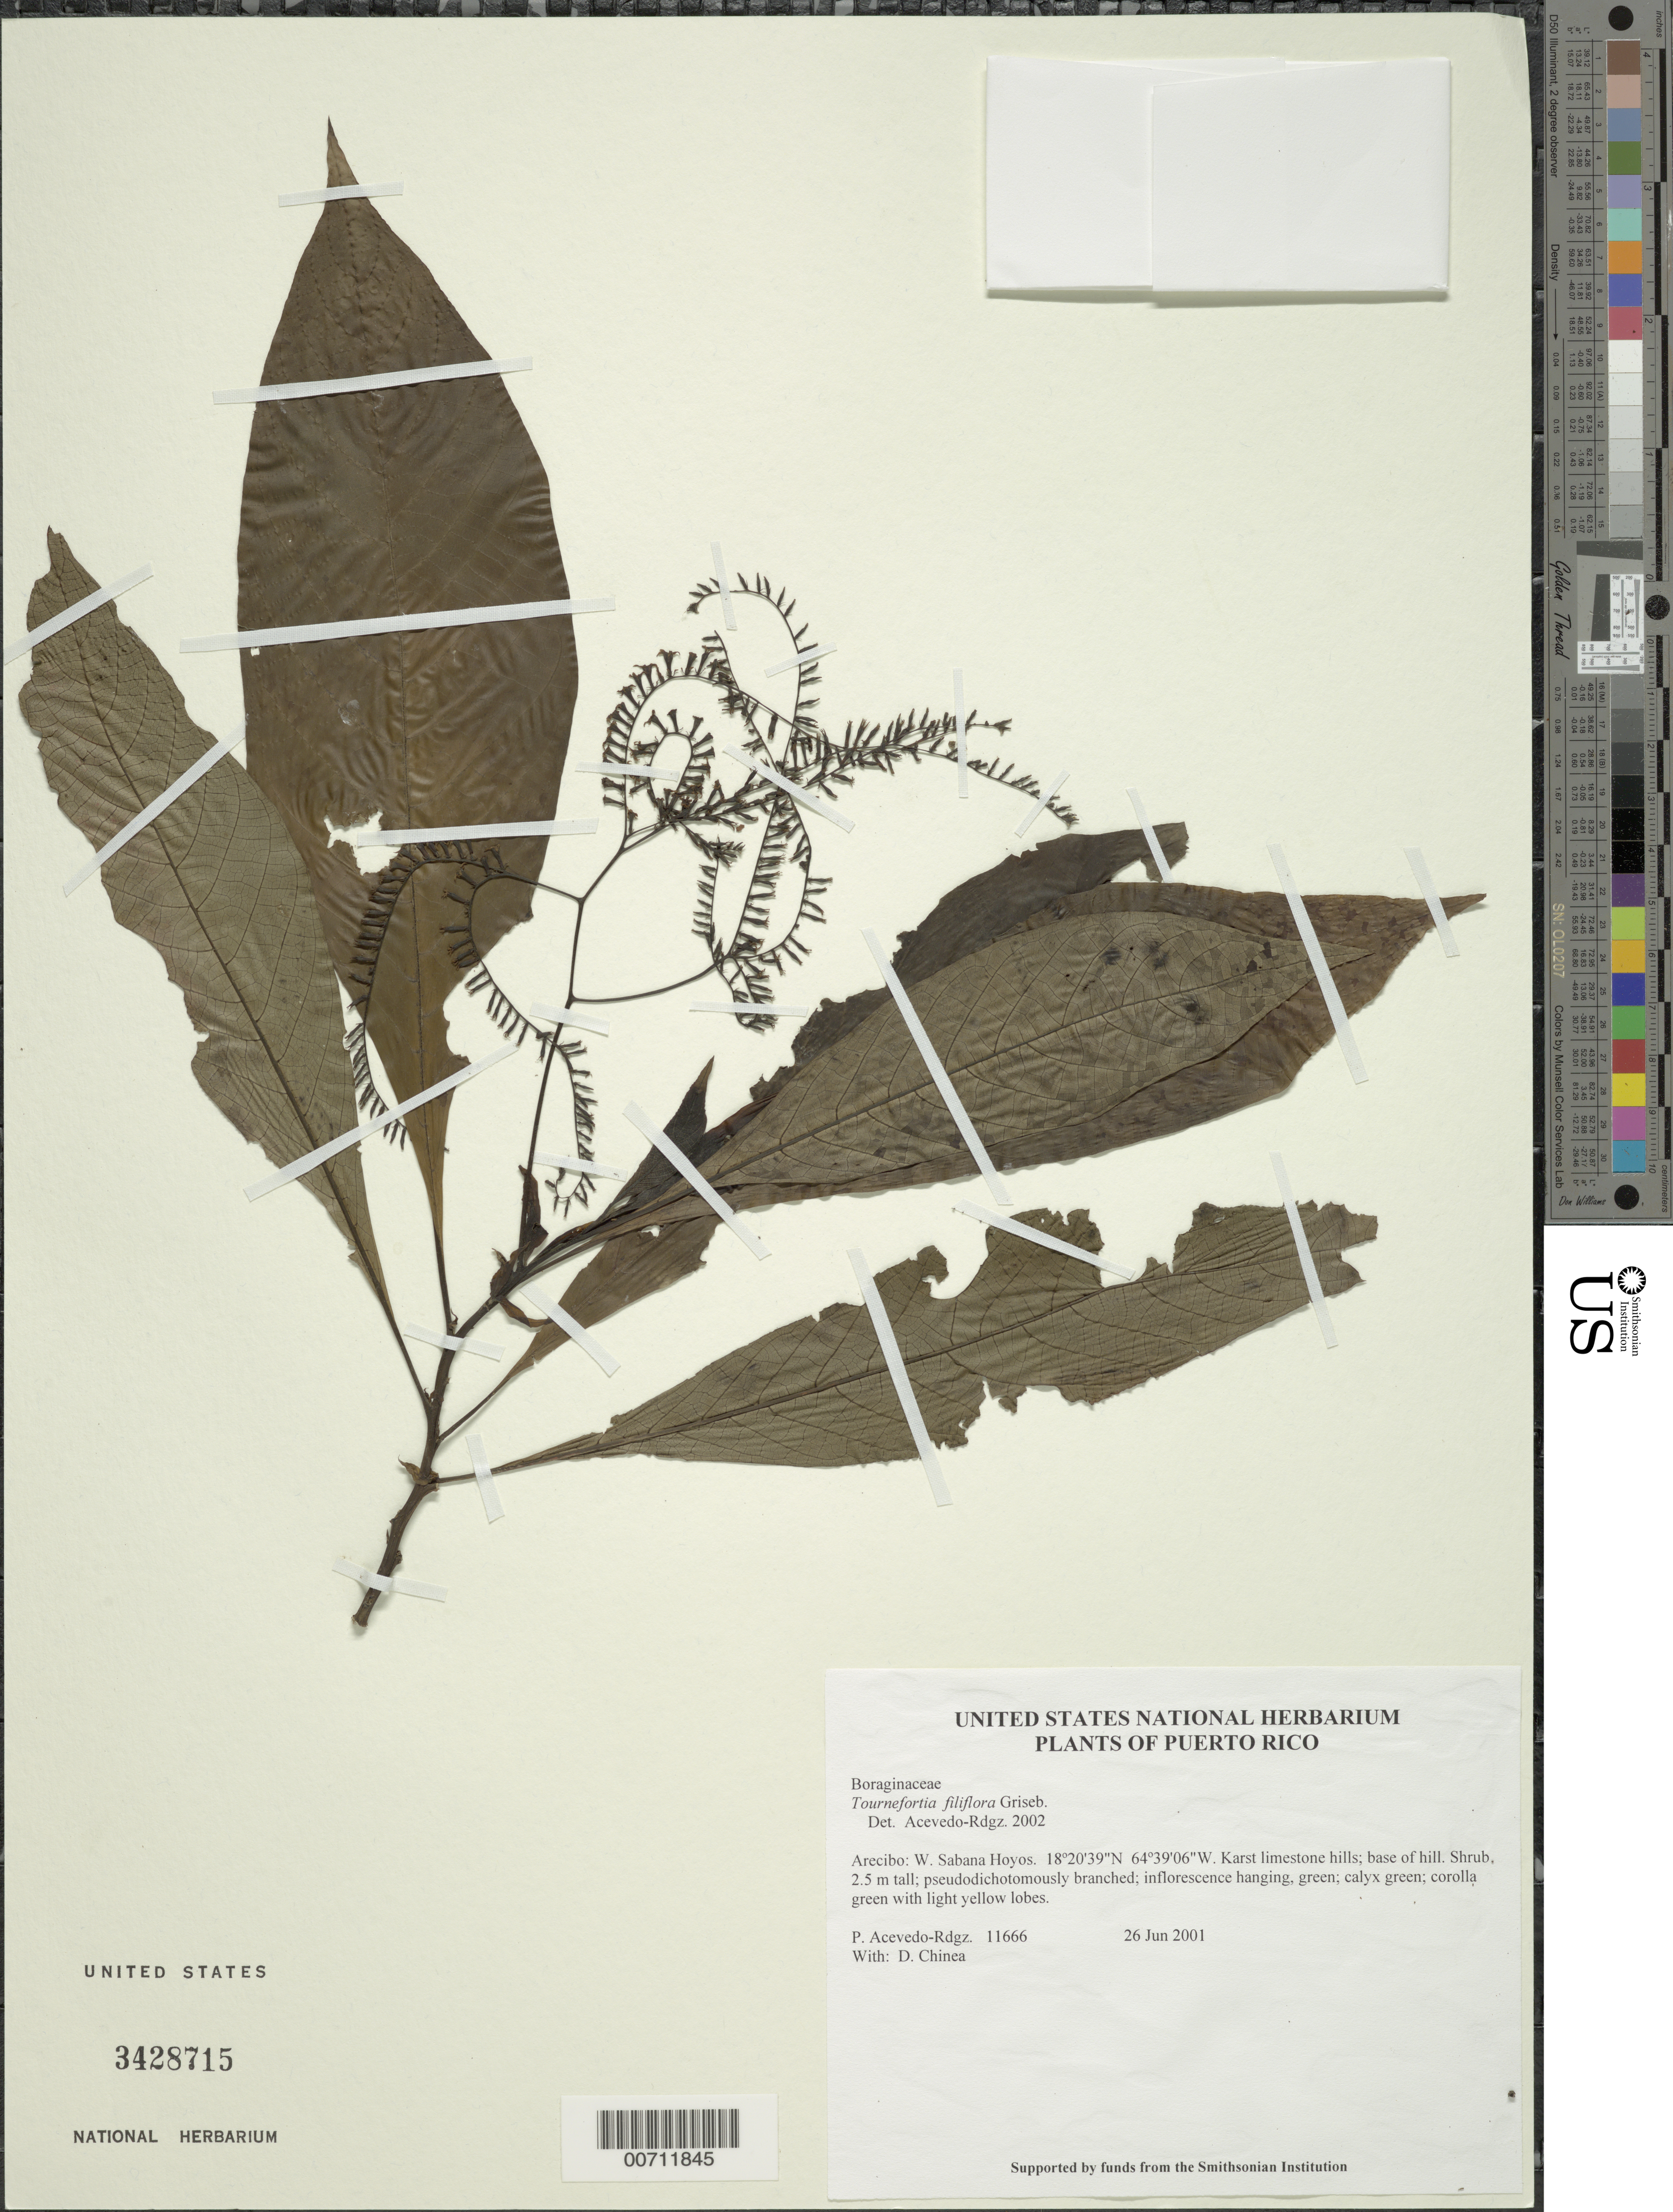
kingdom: Plantae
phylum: Tracheophyta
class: Magnoliopsida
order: Boraginales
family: Heliotropiaceae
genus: Tournefortia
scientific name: Tournefortia filiflora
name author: Griseb.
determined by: Acevedo-Rodríguez, P., (BOT), Smithsonian Institution - National Museum of Natural History (UNITED STATES)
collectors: P. Acevedo-Rodr. & D. Chinea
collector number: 11666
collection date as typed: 26 Jun 2001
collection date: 2001-06-26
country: Puerto Rico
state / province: Arecibo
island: Puerto Rico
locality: Arecibo: W. Sabana Hoyos.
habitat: Karst limestone hills; base of hill.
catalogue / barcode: US 3428715